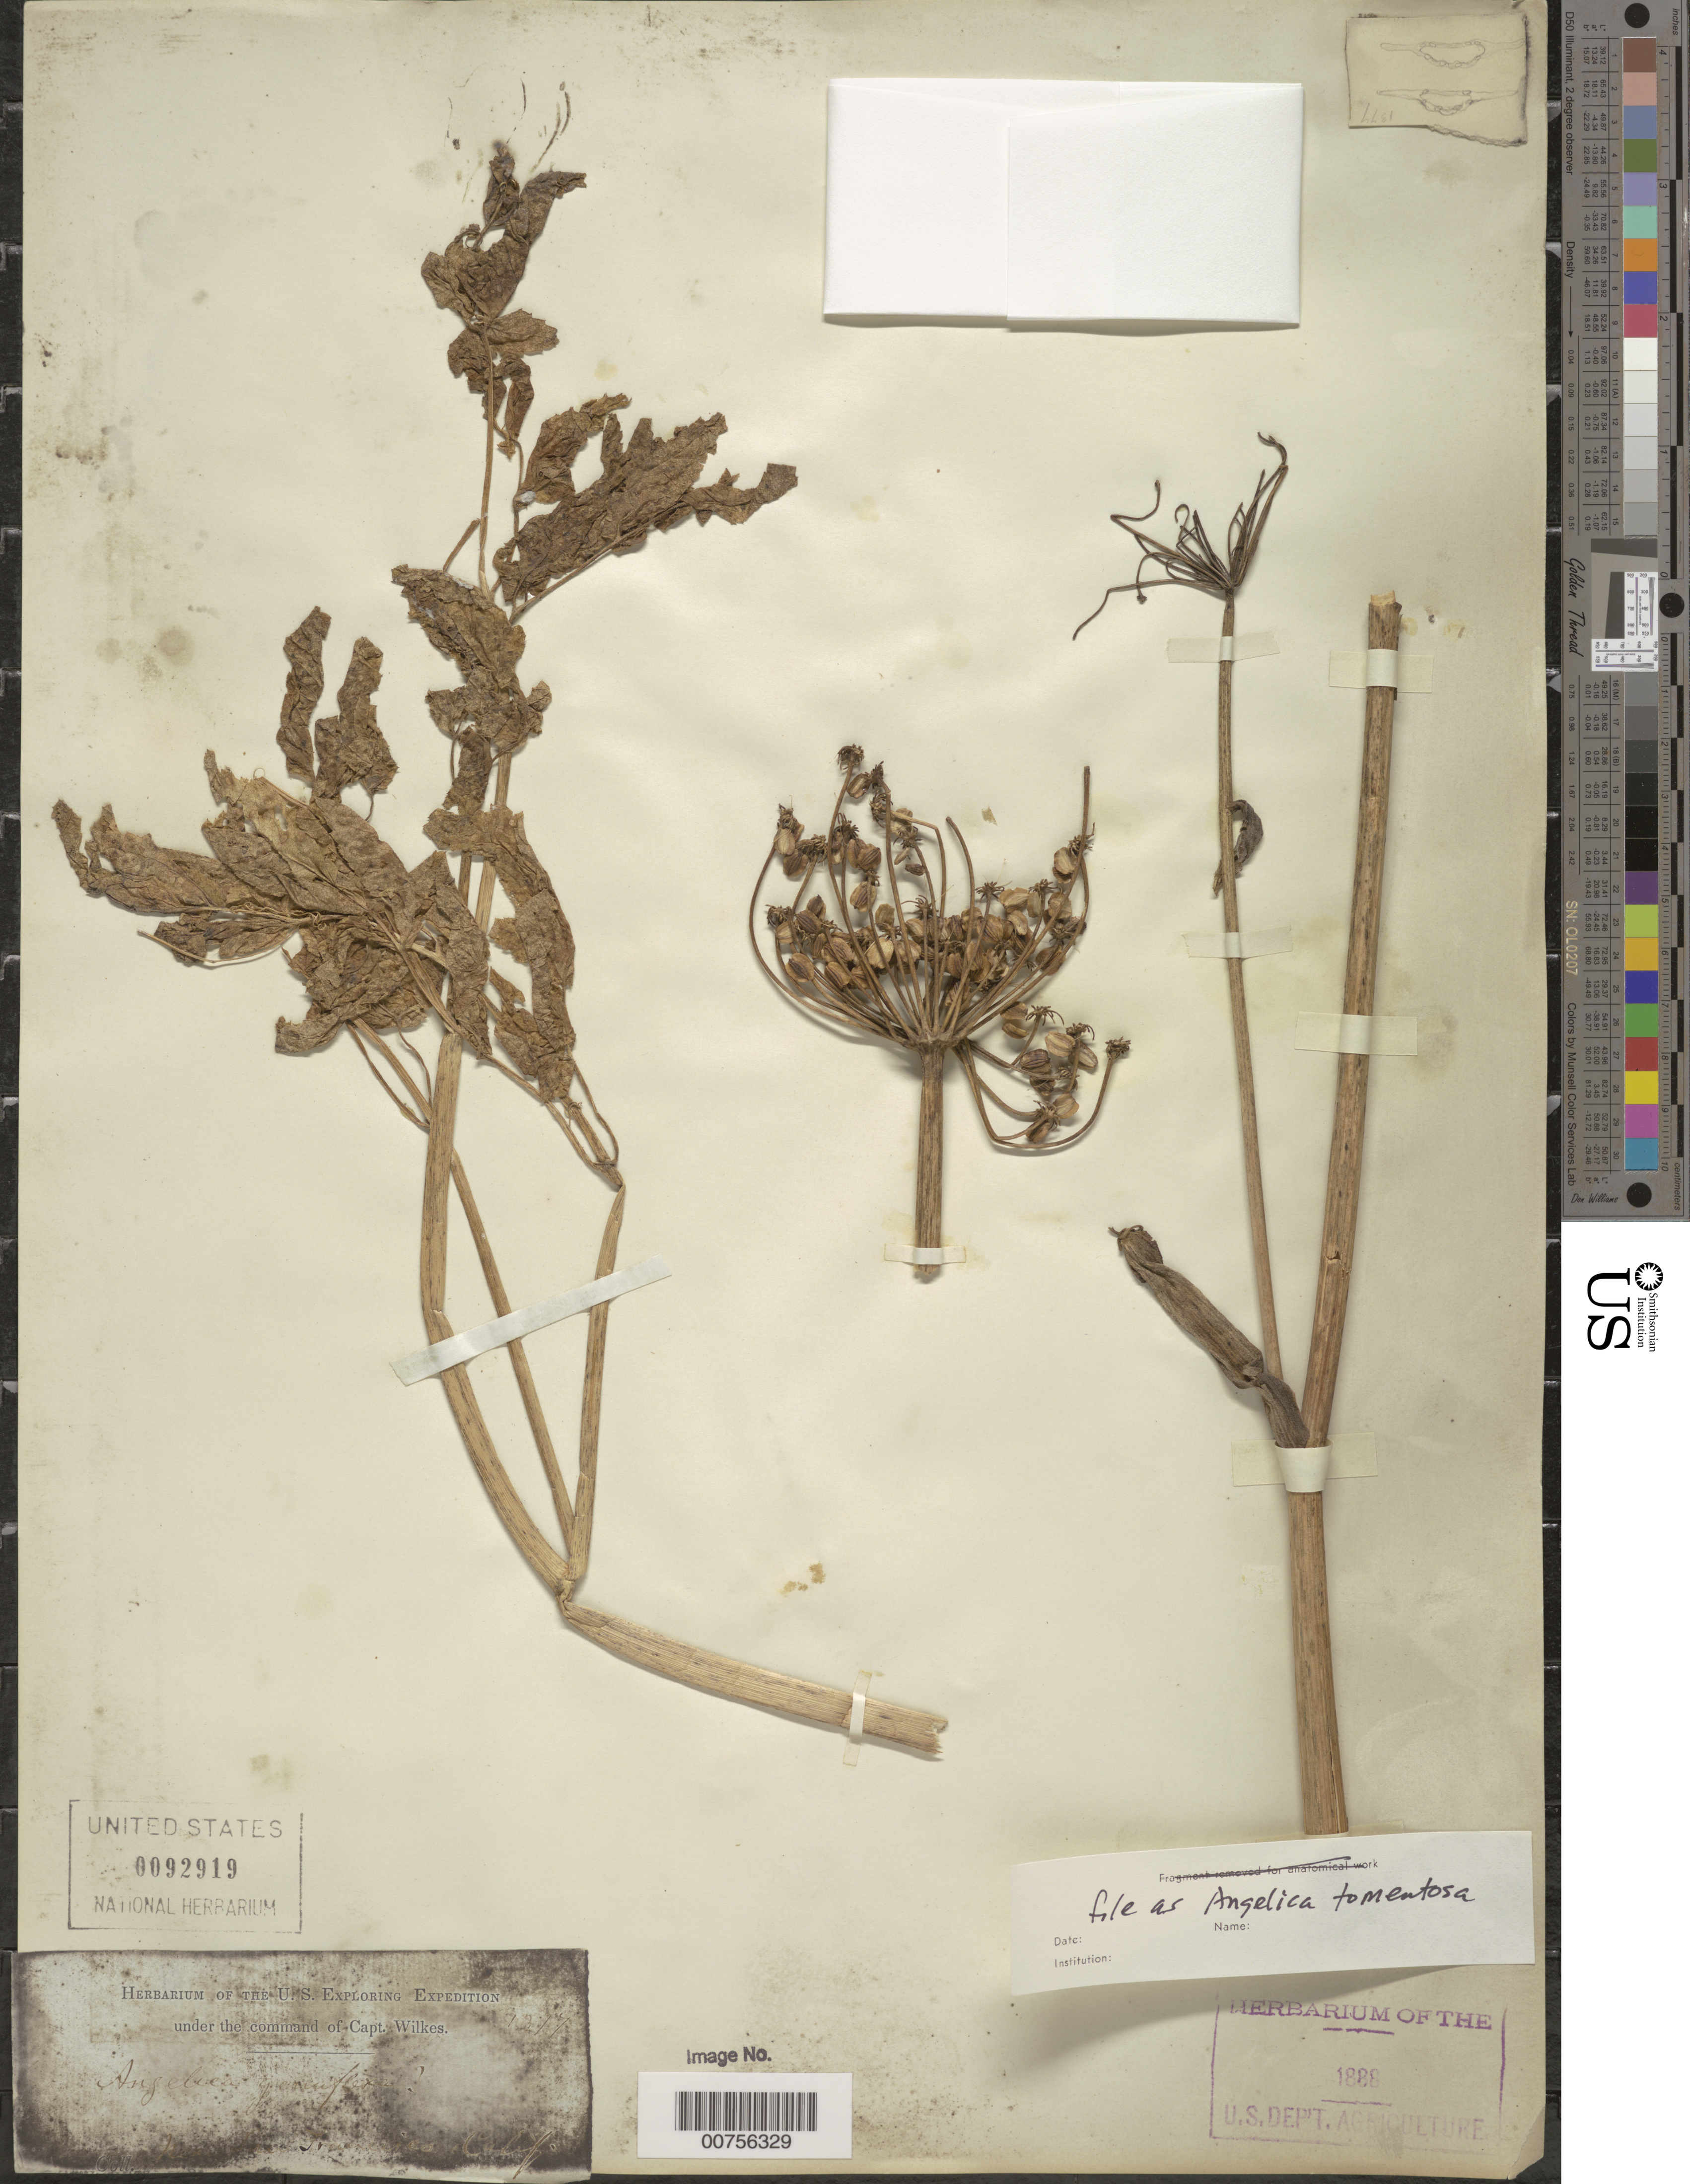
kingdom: Plantae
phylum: Tracheophyta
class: Magnoliopsida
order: Apiales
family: Apiaceae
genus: Angelica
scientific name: Angelica tomentosa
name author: S. Watson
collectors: Wilkes Explor. Exped.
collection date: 1838/1842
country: United States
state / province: California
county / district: San Francisco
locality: near San Francisco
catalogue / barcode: US 92919